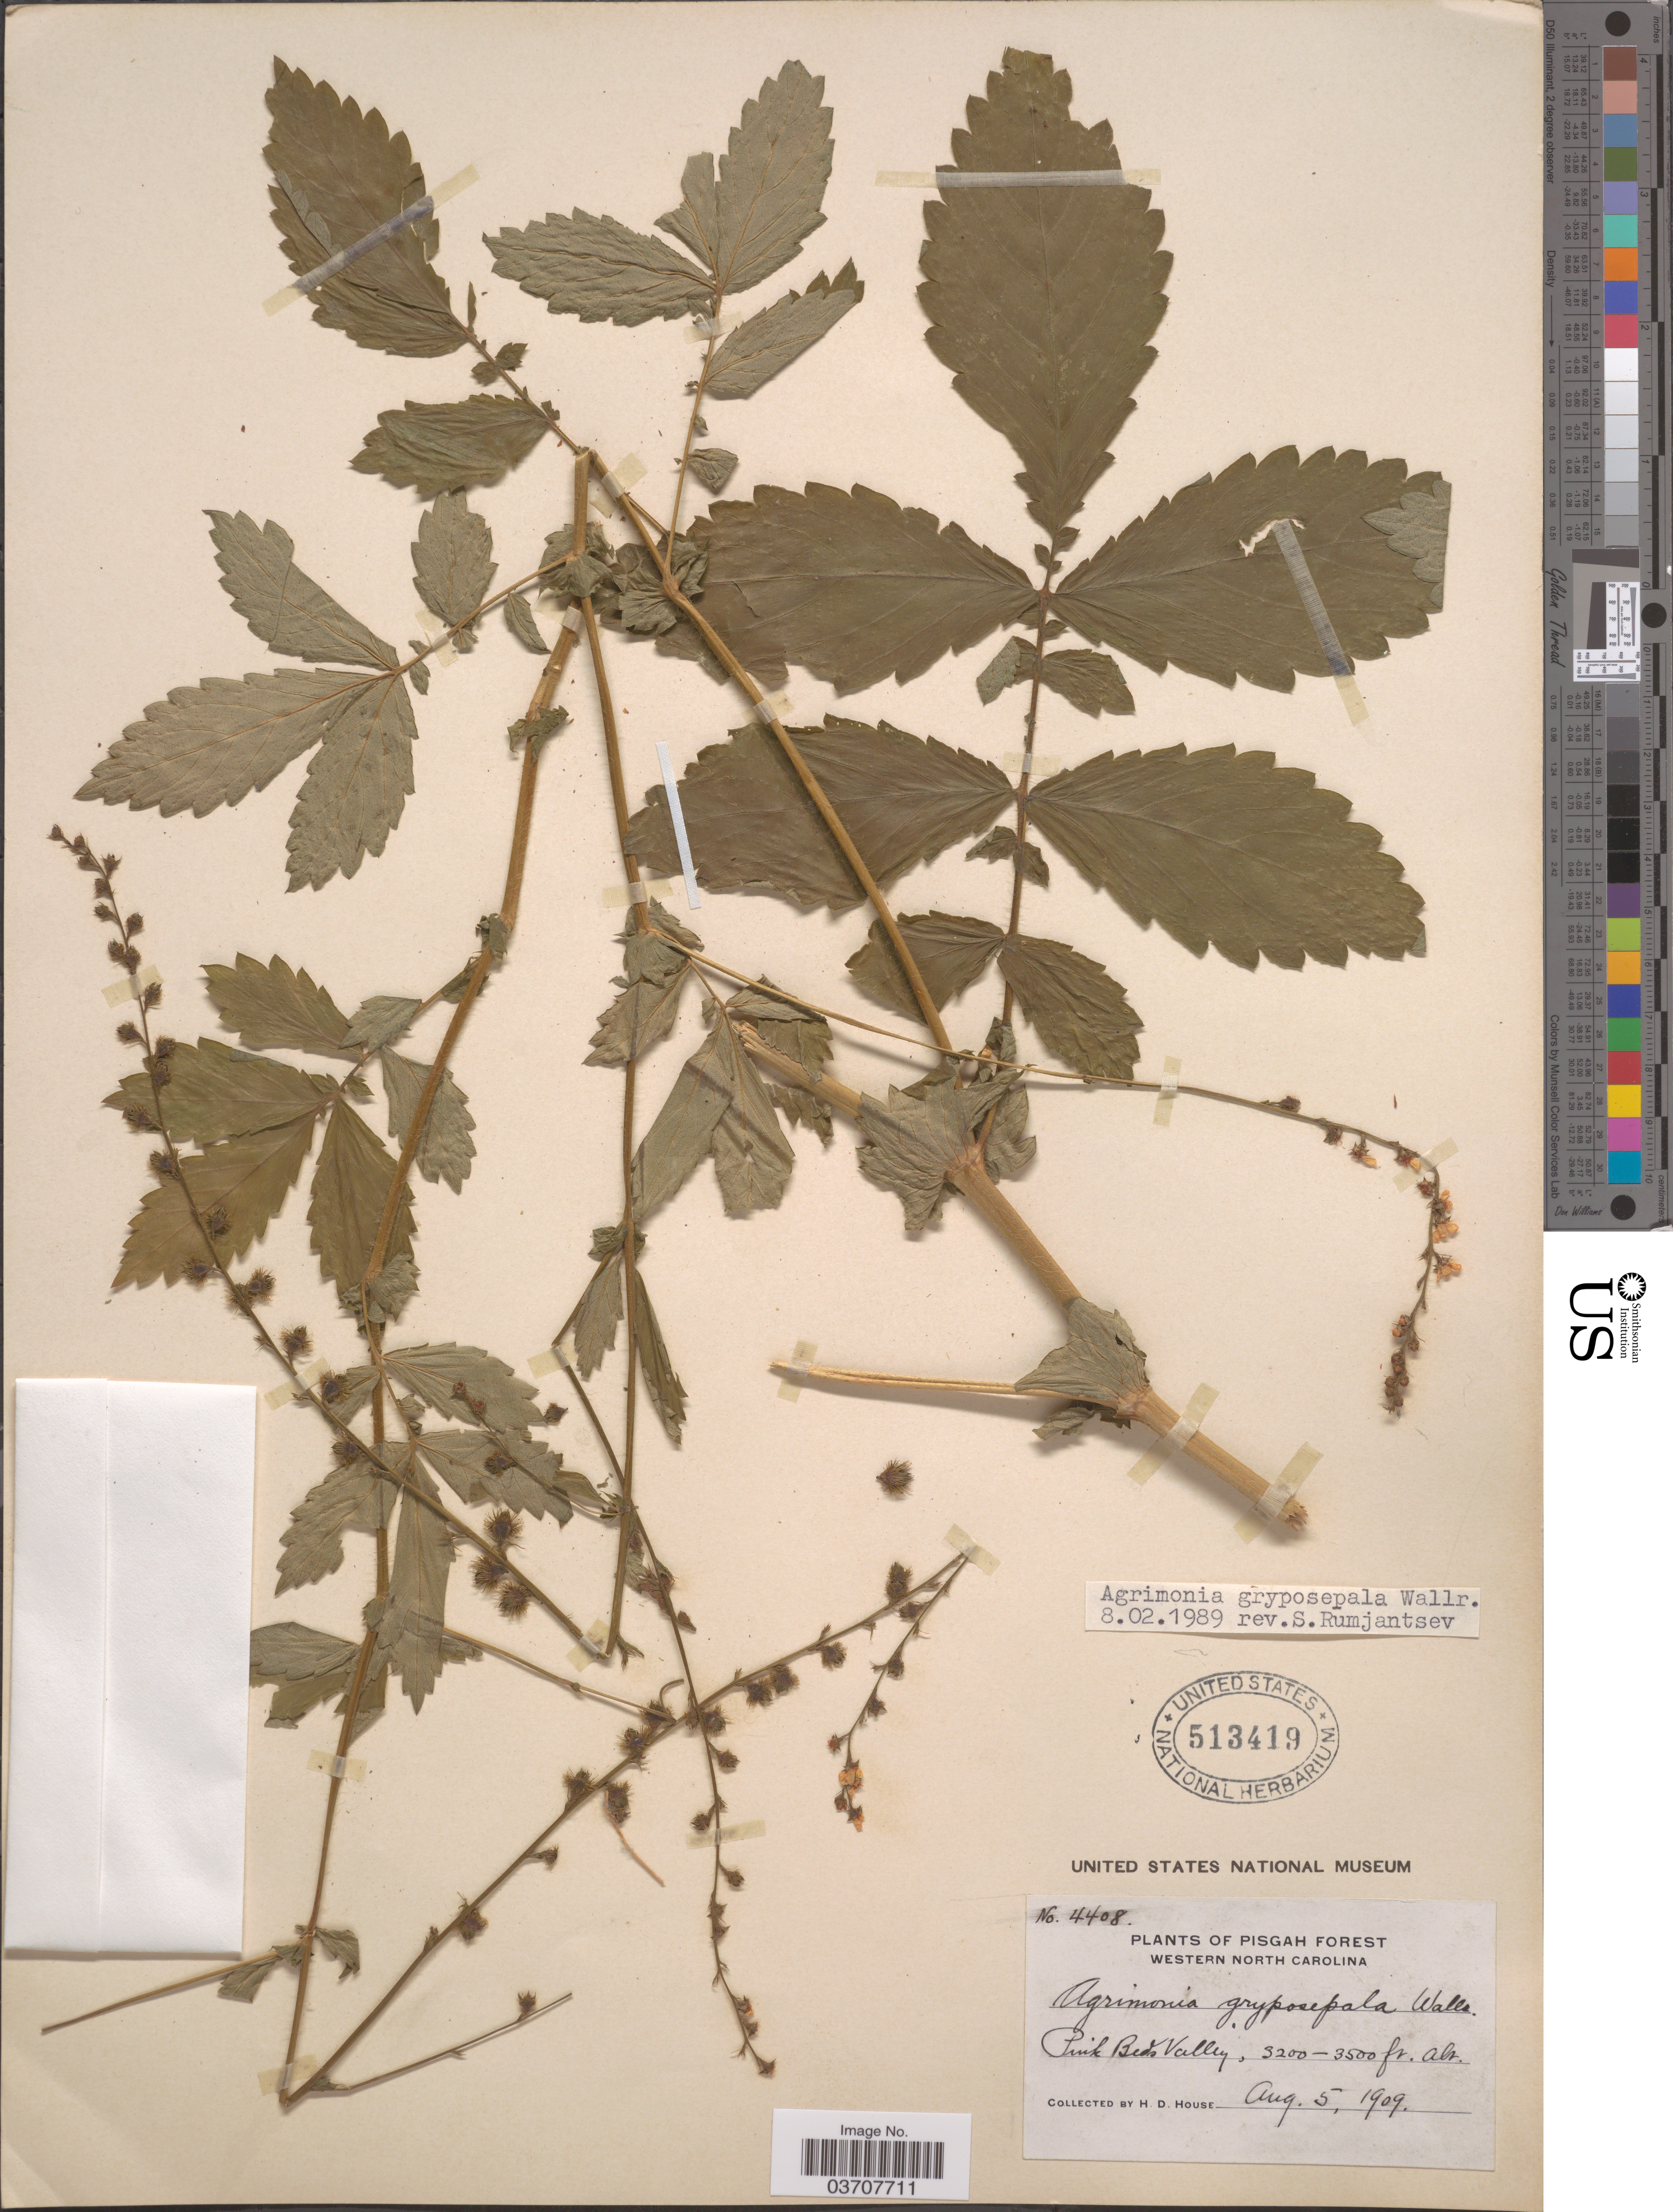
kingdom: Plantae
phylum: Tracheophyta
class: Magnoliopsida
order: Rosales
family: Rosaceae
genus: Agrimonia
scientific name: Agrimonia gryposepala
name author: Wallr.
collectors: H. D. House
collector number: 4408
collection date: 1909-08-05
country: United States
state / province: North Carolina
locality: Pisgah Forest. Western North Carolina. Pink Beds Valley.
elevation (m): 975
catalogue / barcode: US 513419